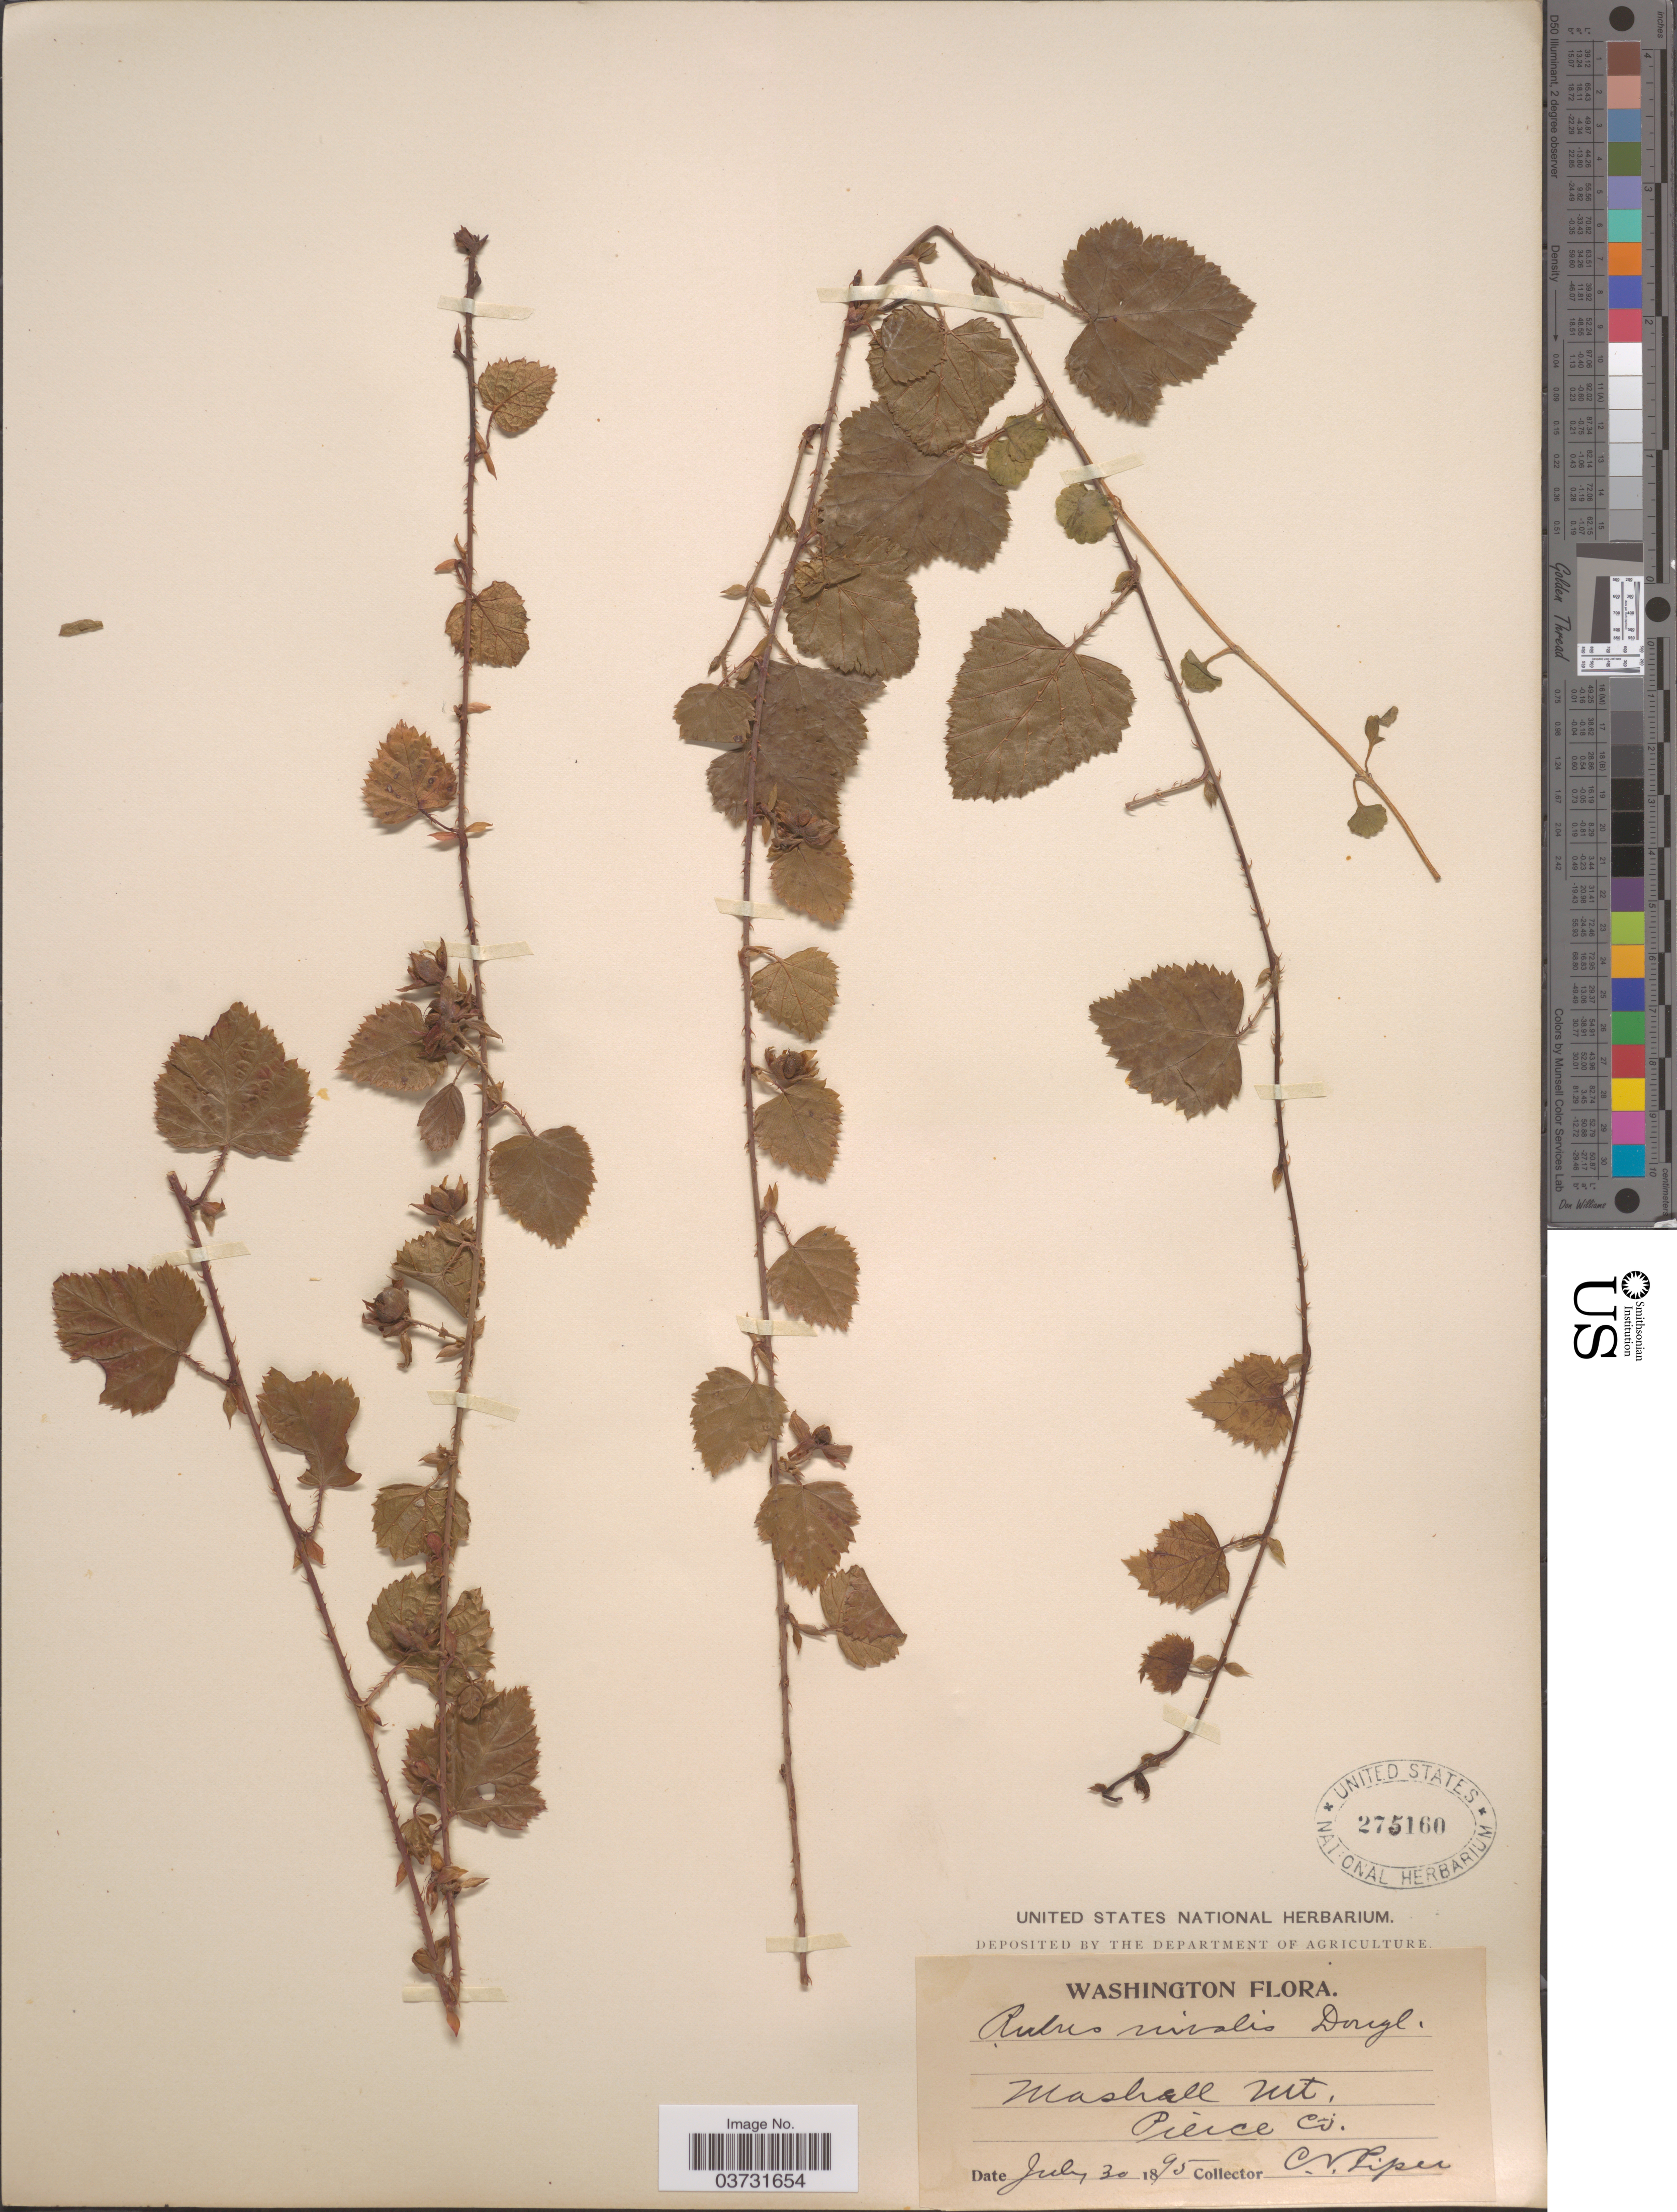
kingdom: Plantae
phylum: Tracheophyta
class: Magnoliopsida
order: Rosales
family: Rosaceae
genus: Rubus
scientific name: Rubus nivalis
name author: Douglas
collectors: C. V. Piper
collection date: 1895-06-30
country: United States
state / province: Washington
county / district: Pierce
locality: Mashell Mt. Pierce Co.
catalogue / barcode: US 275160